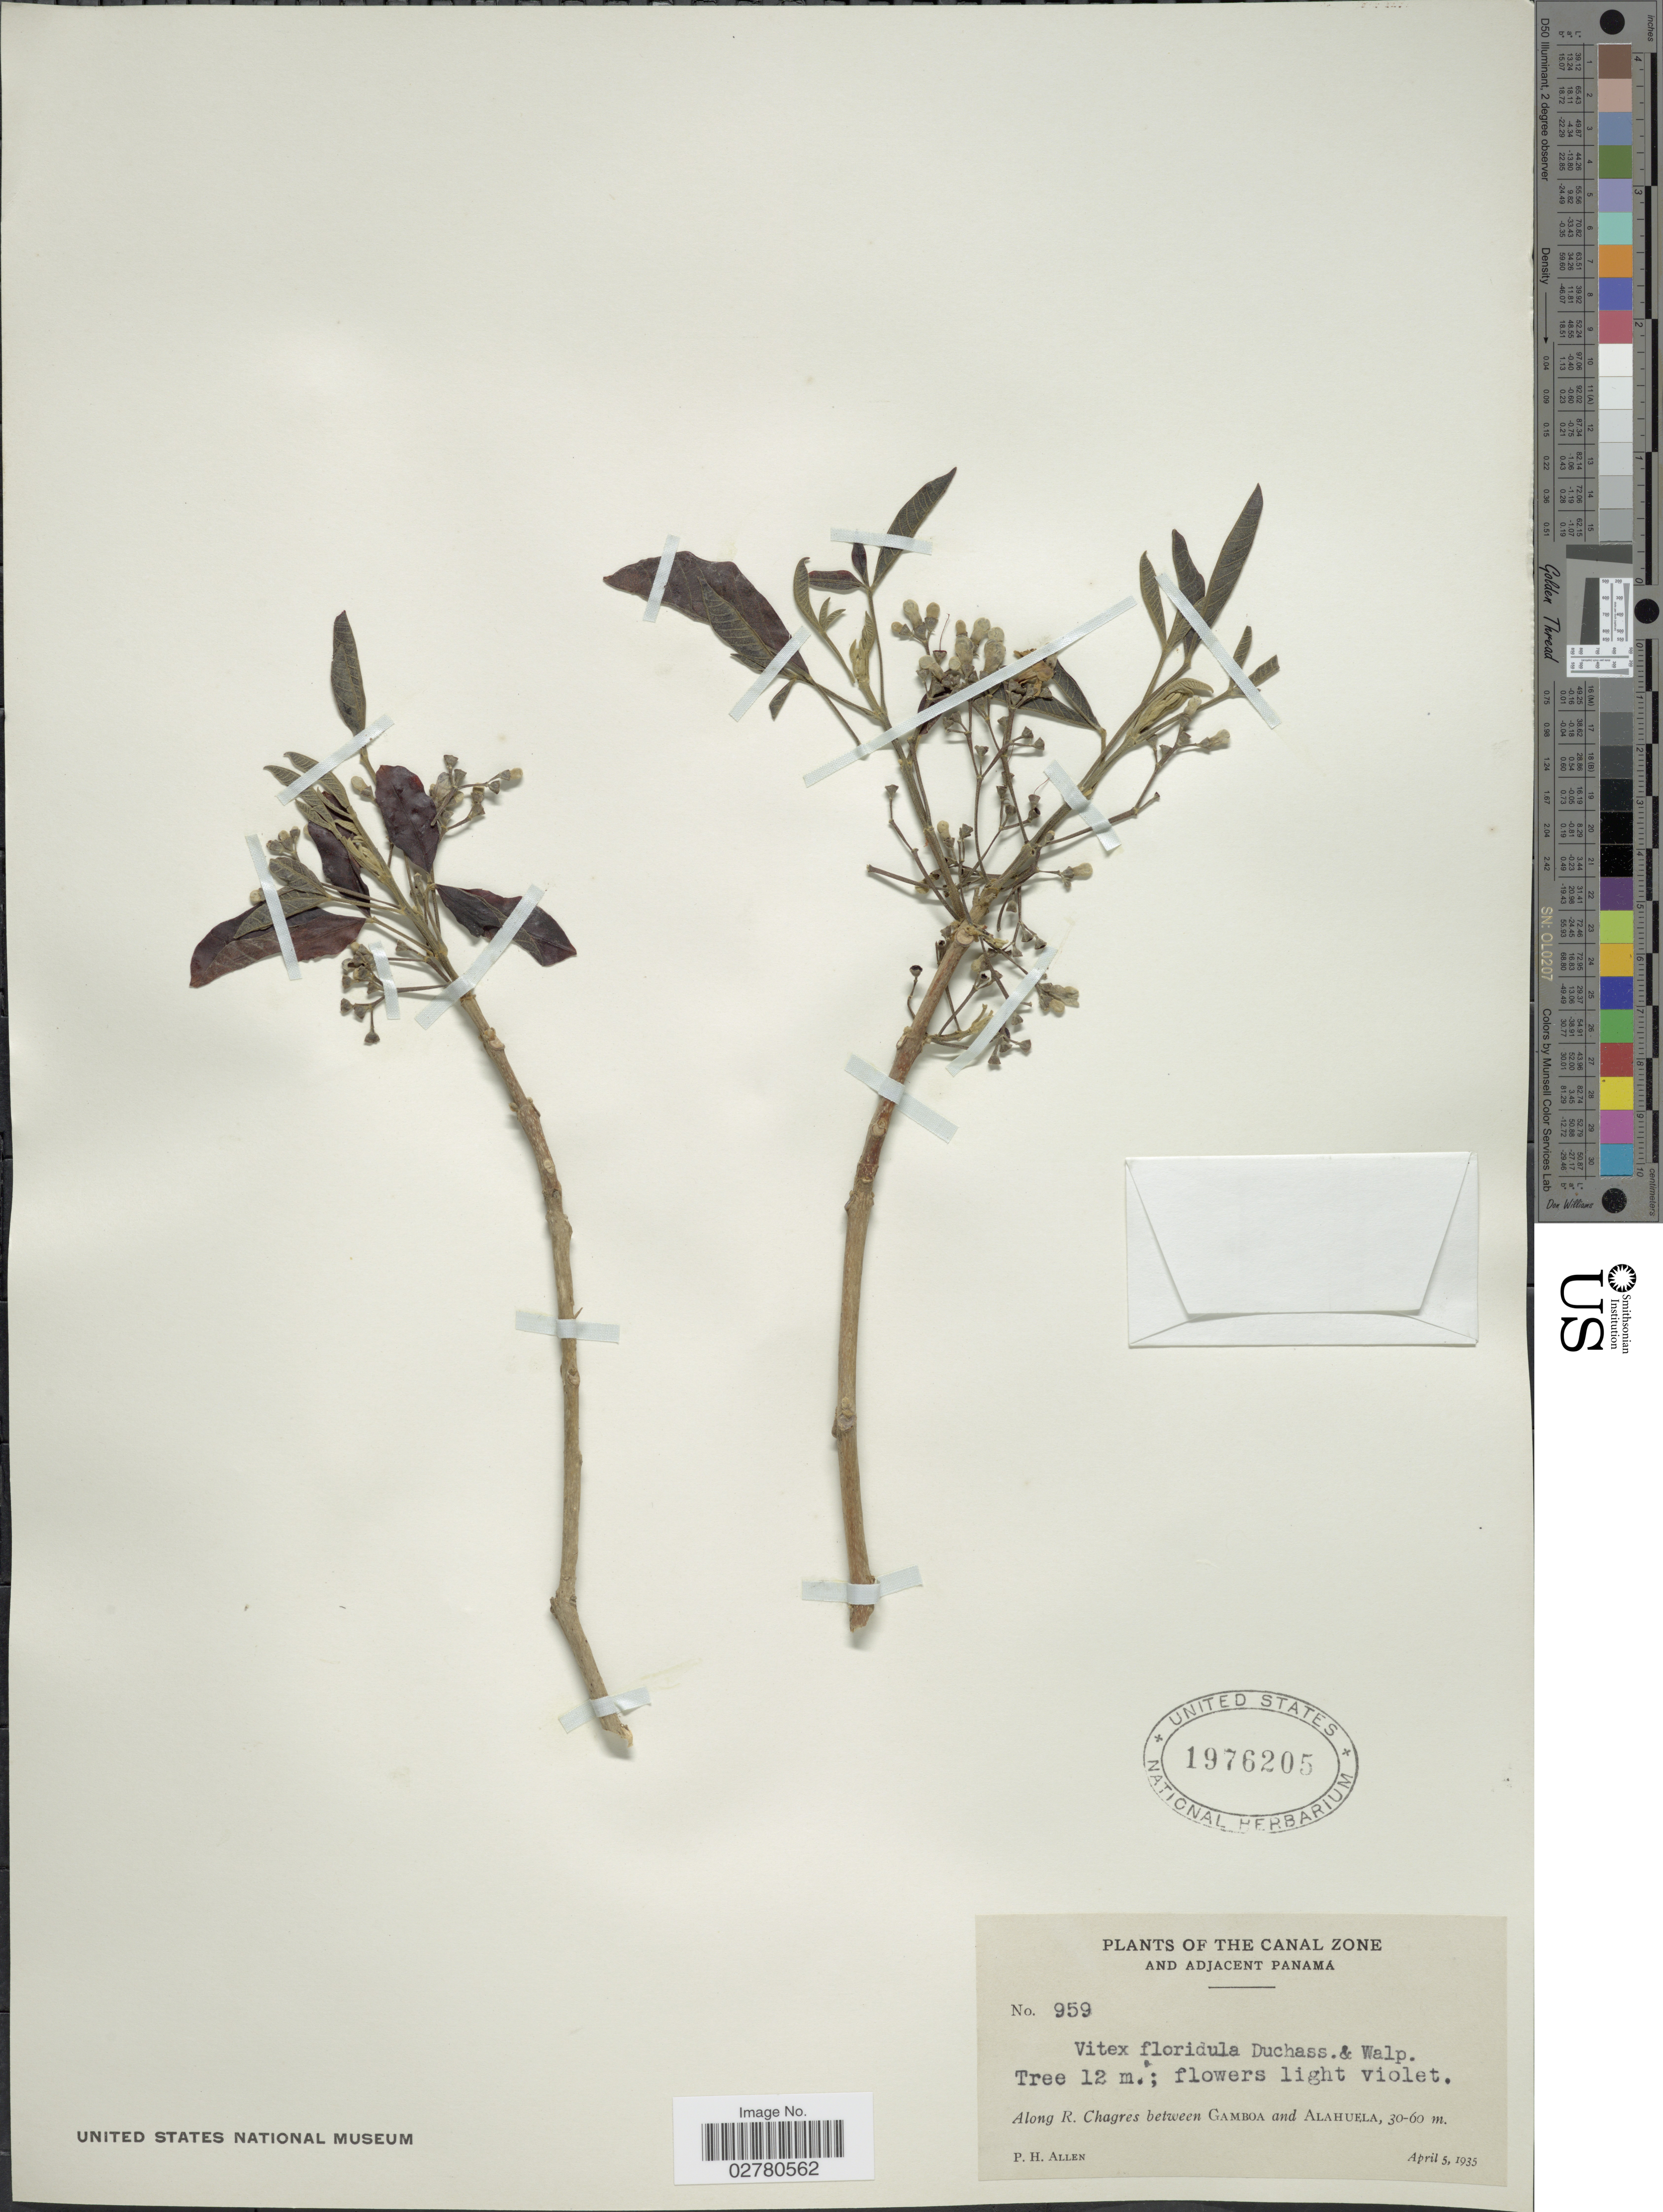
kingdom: Plantae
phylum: Tracheophyta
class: Magnoliopsida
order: Lamiales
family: Lamiaceae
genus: Vitex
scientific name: Vitex floridula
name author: Duchass. & Walp.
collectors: P. H. Allen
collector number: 959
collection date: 1935-04-05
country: Panama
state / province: Colón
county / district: Canal Zone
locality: The Canal Zone and Adjacent Panamá, Along R. Chagres between Gamboa and Alahuela.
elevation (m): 30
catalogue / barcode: US 1976205